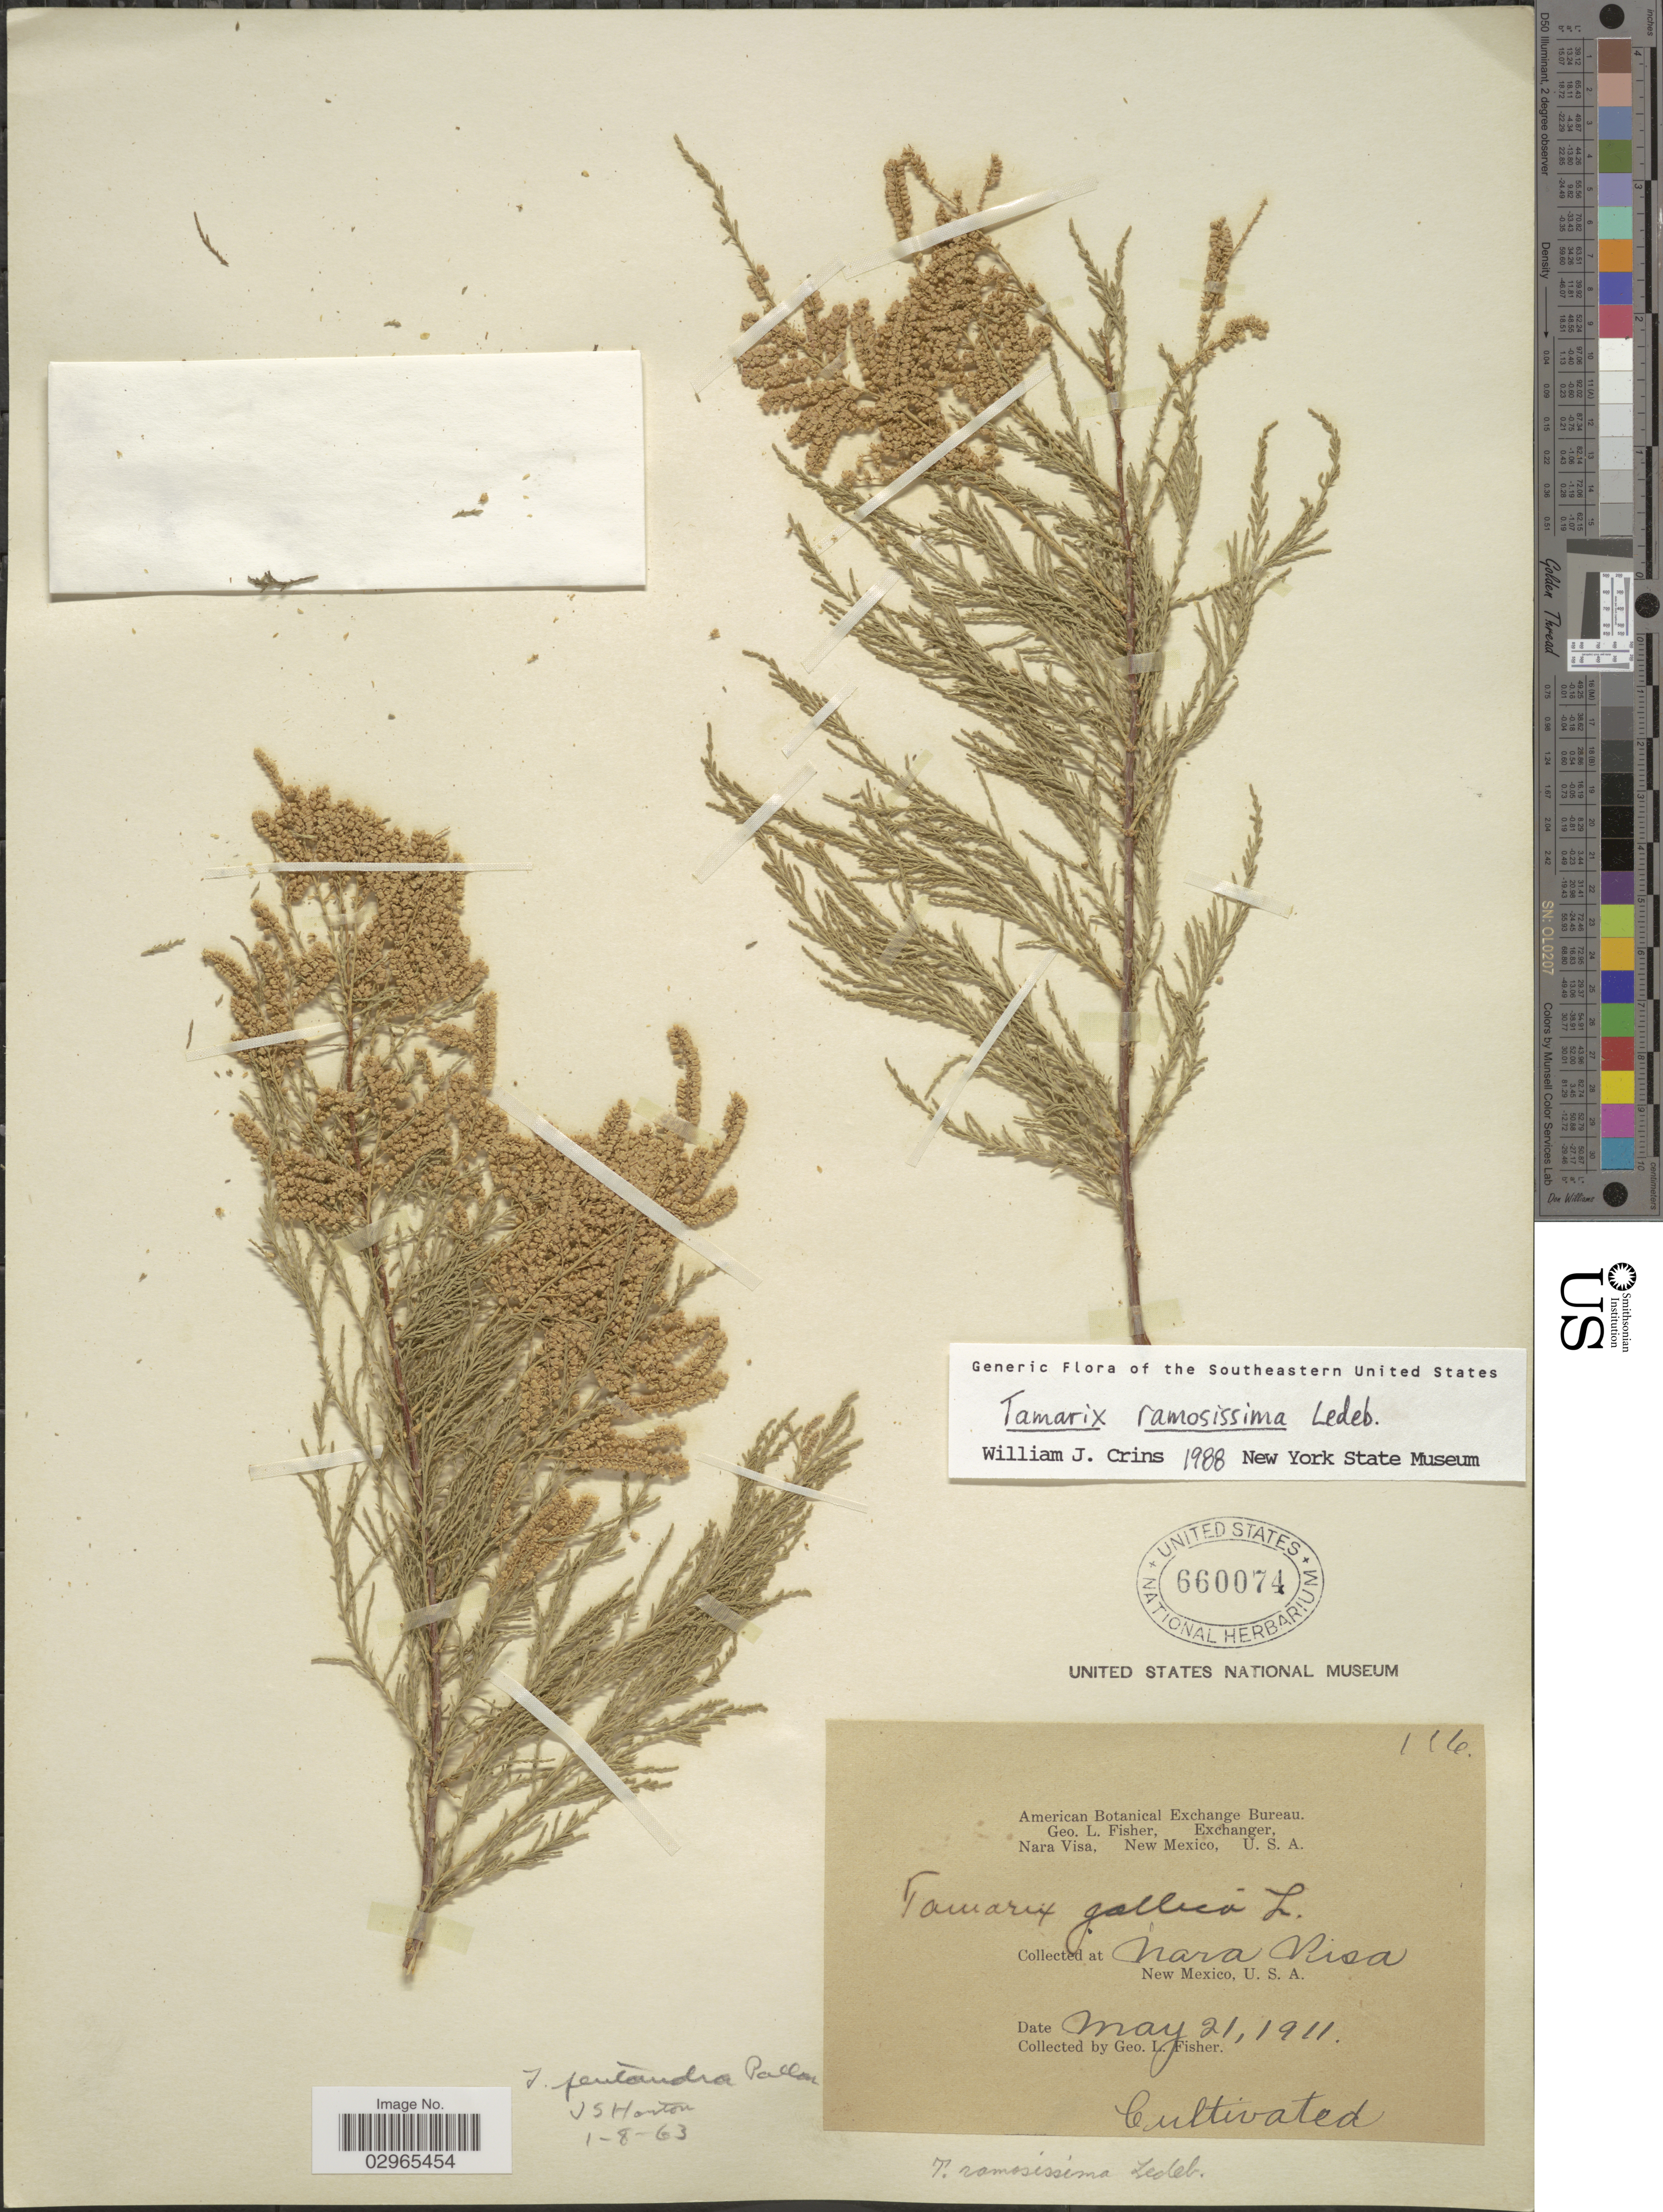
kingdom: Plantae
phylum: Tracheophyta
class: Magnoliopsida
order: Caryophyllales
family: Tamaricaceae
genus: Tamarix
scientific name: Tamarix ramosissima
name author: Ledeb.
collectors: G. L. Fisher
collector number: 116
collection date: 1911-05-21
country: United States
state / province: New Mexico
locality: Nara Risa, U.S.A.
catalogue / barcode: US 660074